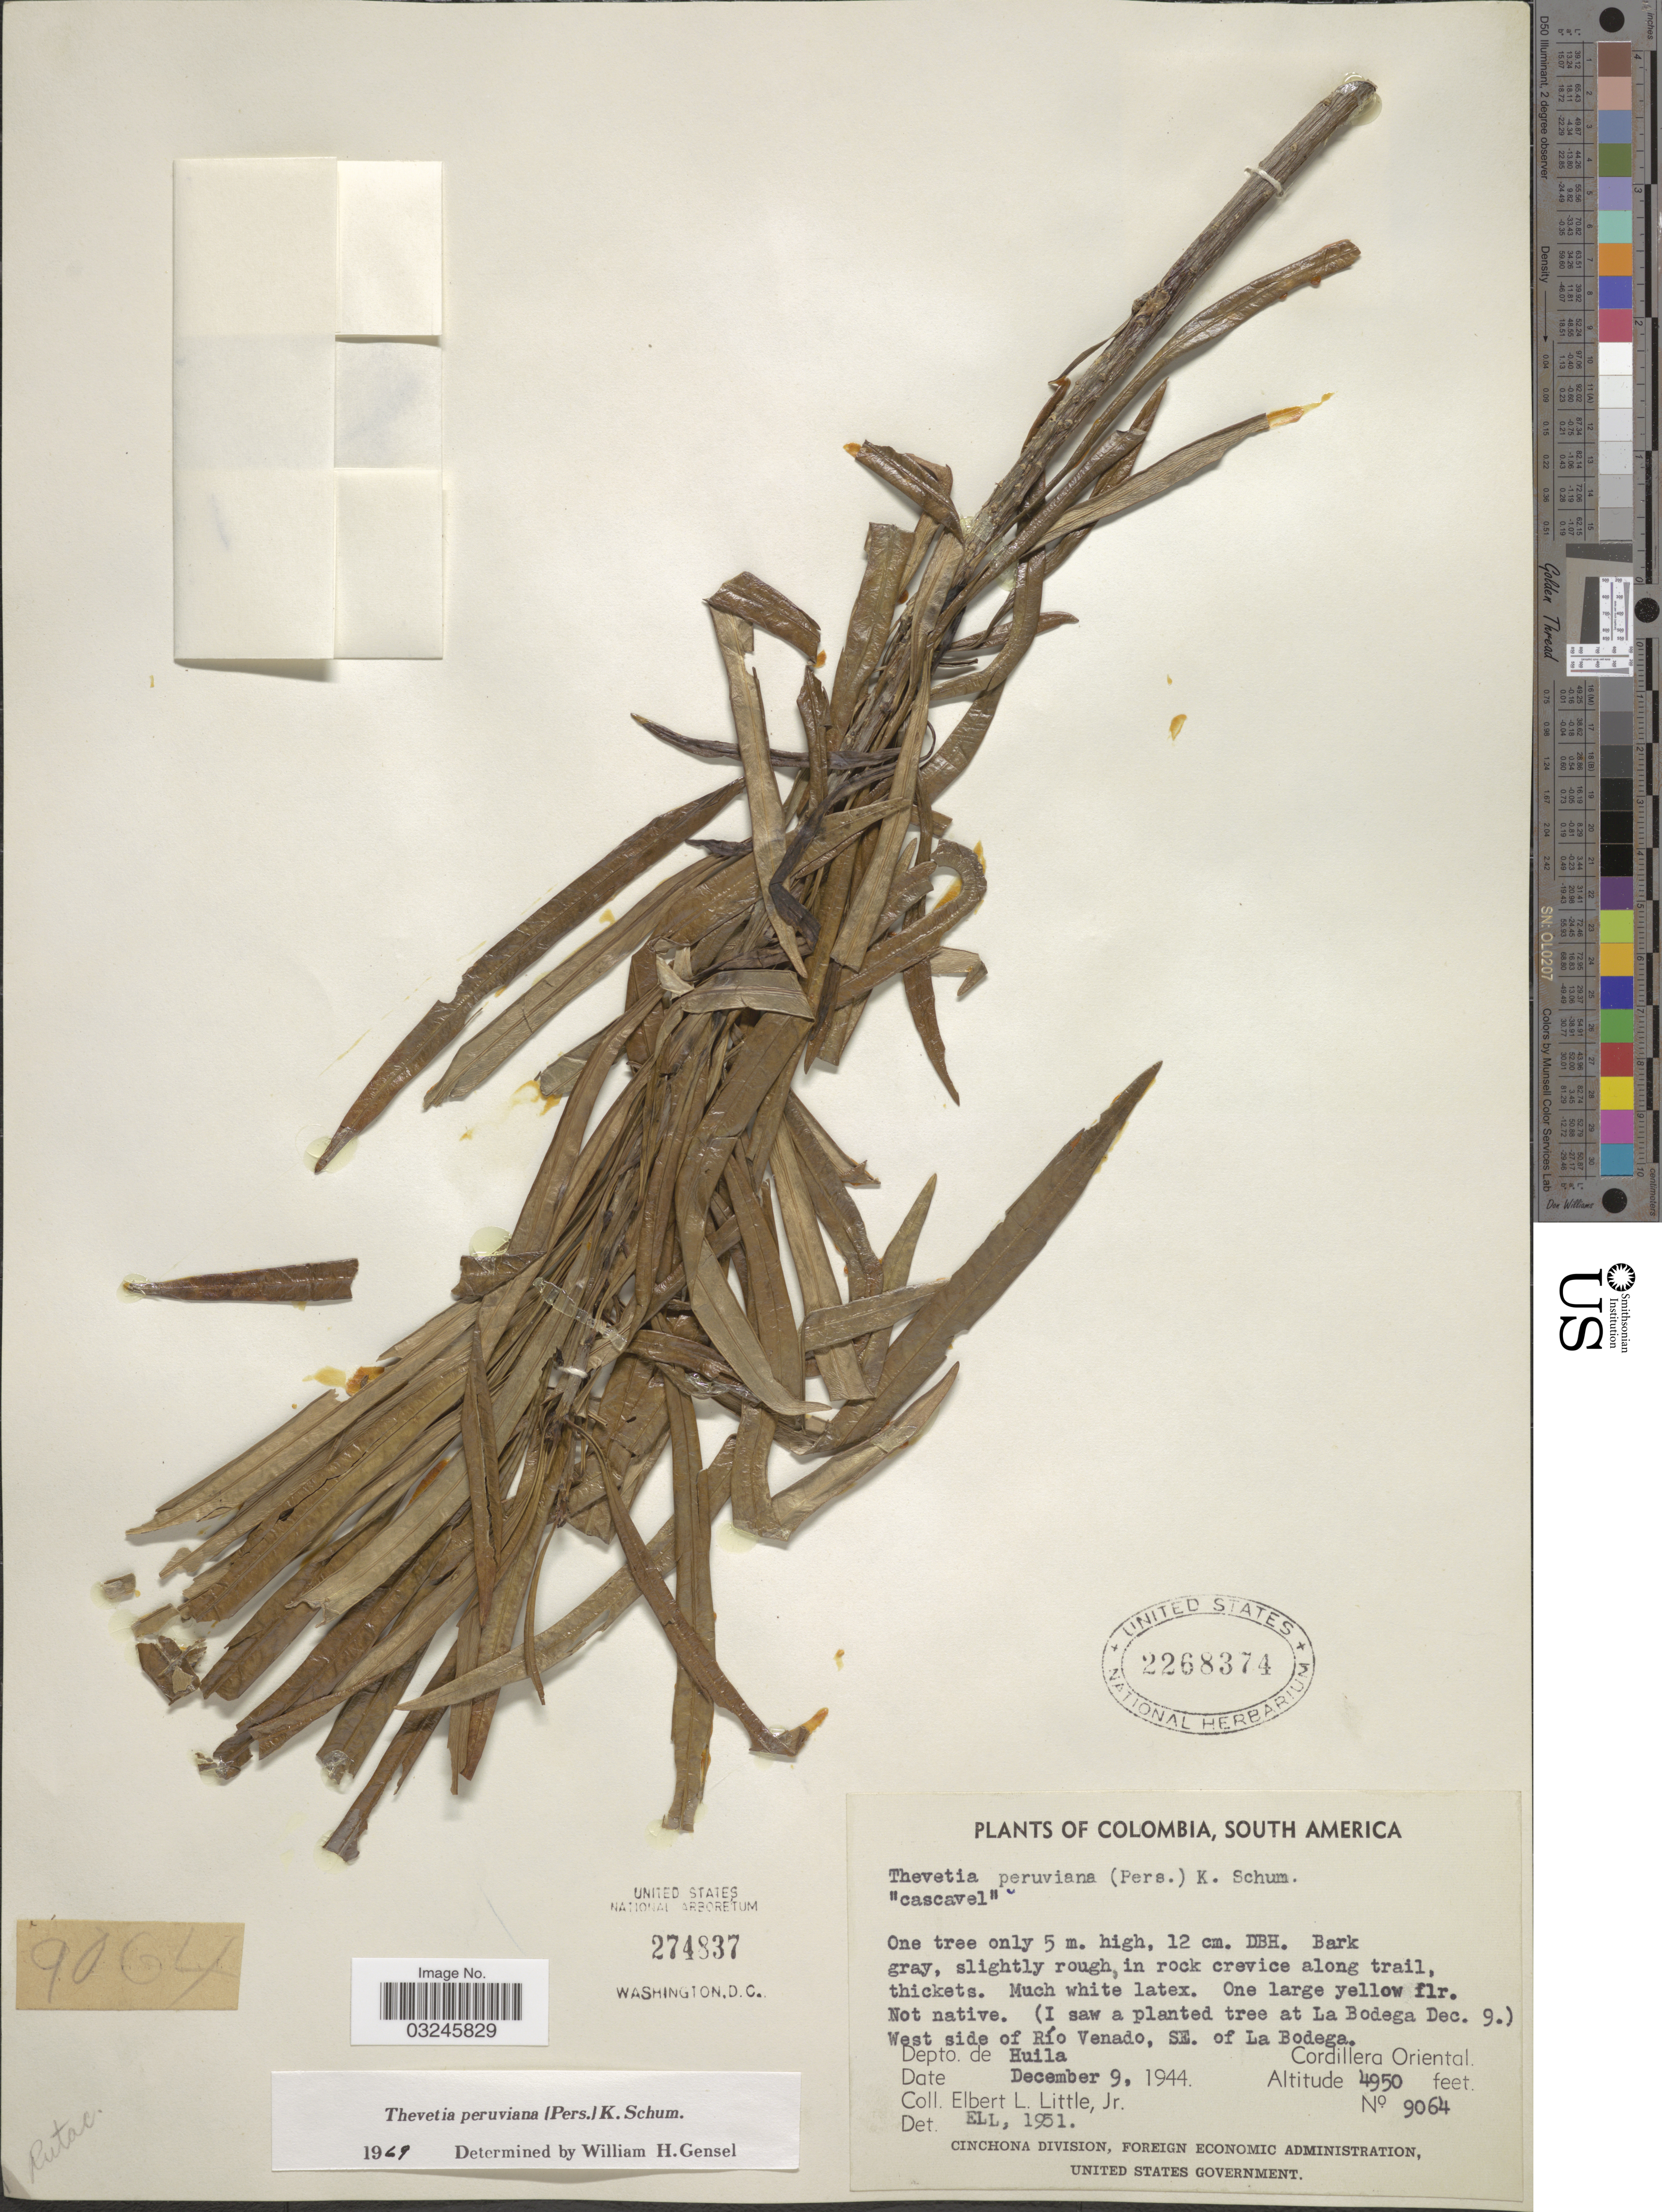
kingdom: Plantae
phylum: Tracheophyta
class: Magnoliopsida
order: Gentianales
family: Apocynaceae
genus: Thevetia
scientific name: Thevetia peruviana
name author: (Pers.) K. Schum.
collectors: E. L. Little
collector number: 9064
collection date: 1944-12-09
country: Colombia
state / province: Huila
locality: West side of Río Venado, SE of La Bodega. Depto. de Huila, Cordillera Oriental.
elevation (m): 1509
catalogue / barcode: US 2268374